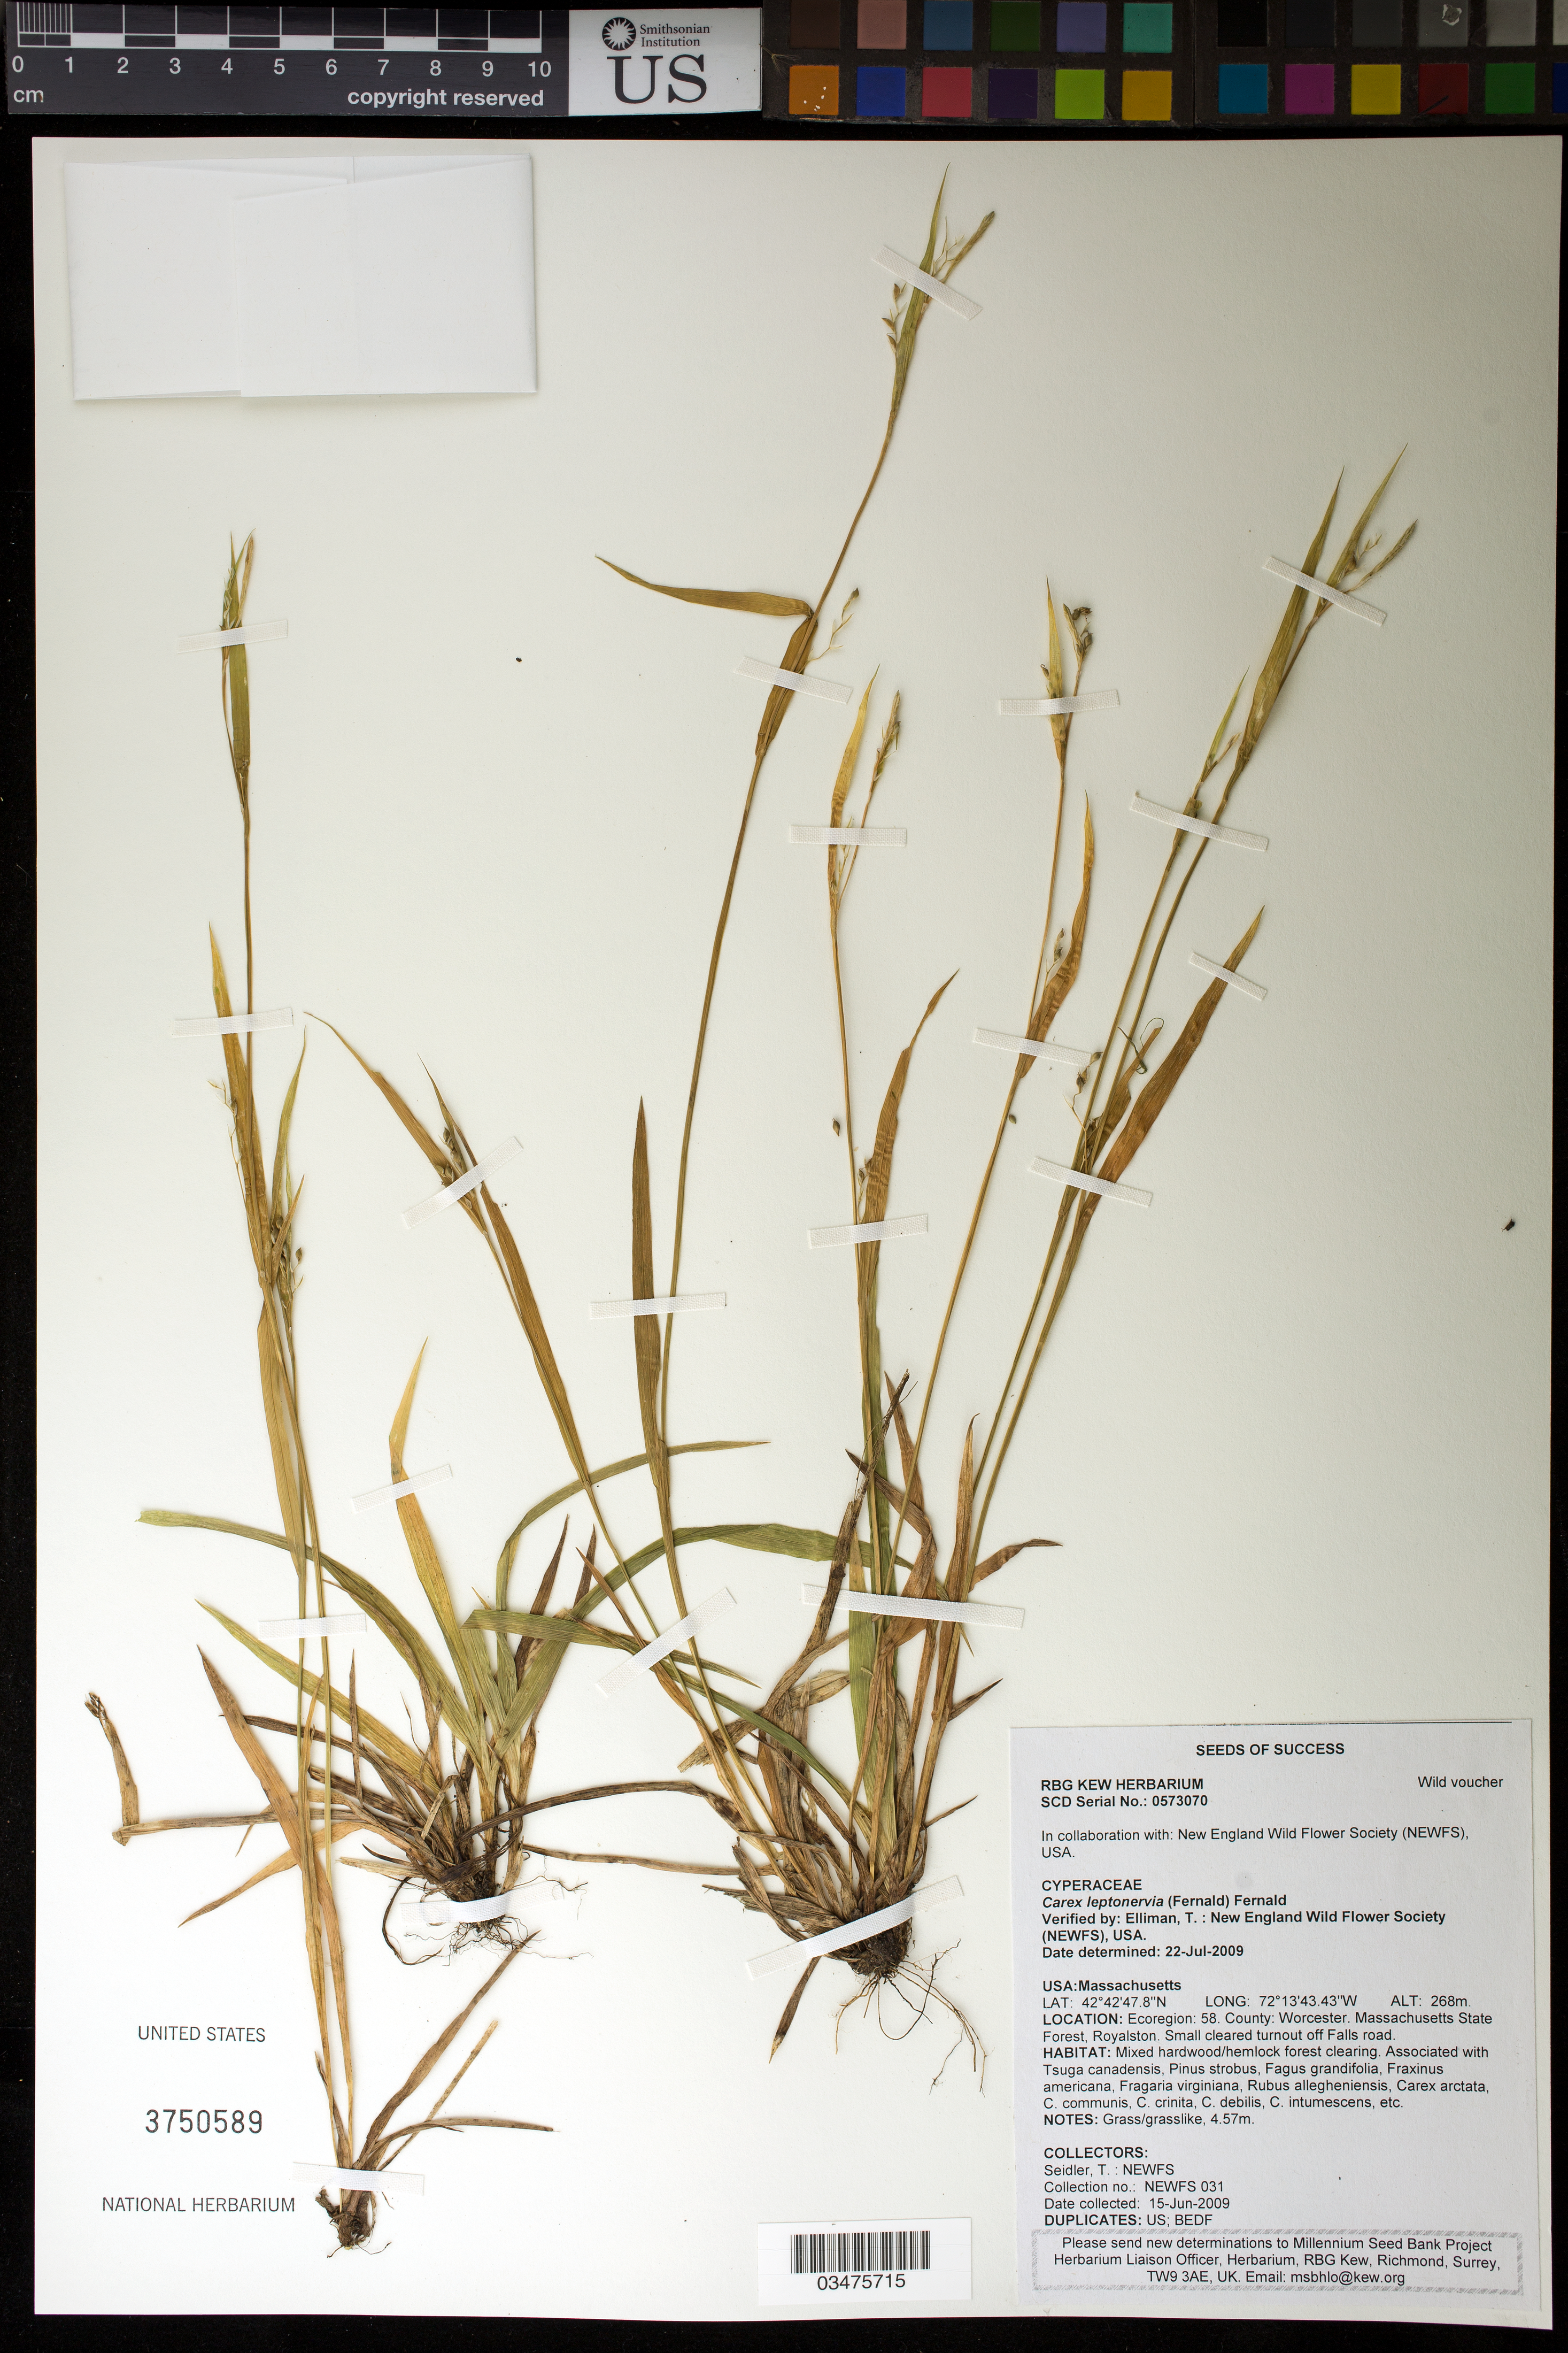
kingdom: Plantae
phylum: Tracheophyta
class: Liliopsida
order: Poales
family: Cyperaceae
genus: Carex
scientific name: Carex leptonervia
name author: (Fernald) Fernald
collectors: T. Seidler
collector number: NEWFS 031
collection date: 2009-06-15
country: United States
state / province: Massachusetts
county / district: Worcester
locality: Massachusetts State Forest. Royalston. Small cleared turnout off Falls rd.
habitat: Mixed hardwood/hemlock forest clearing.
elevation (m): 268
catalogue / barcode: US 3750589